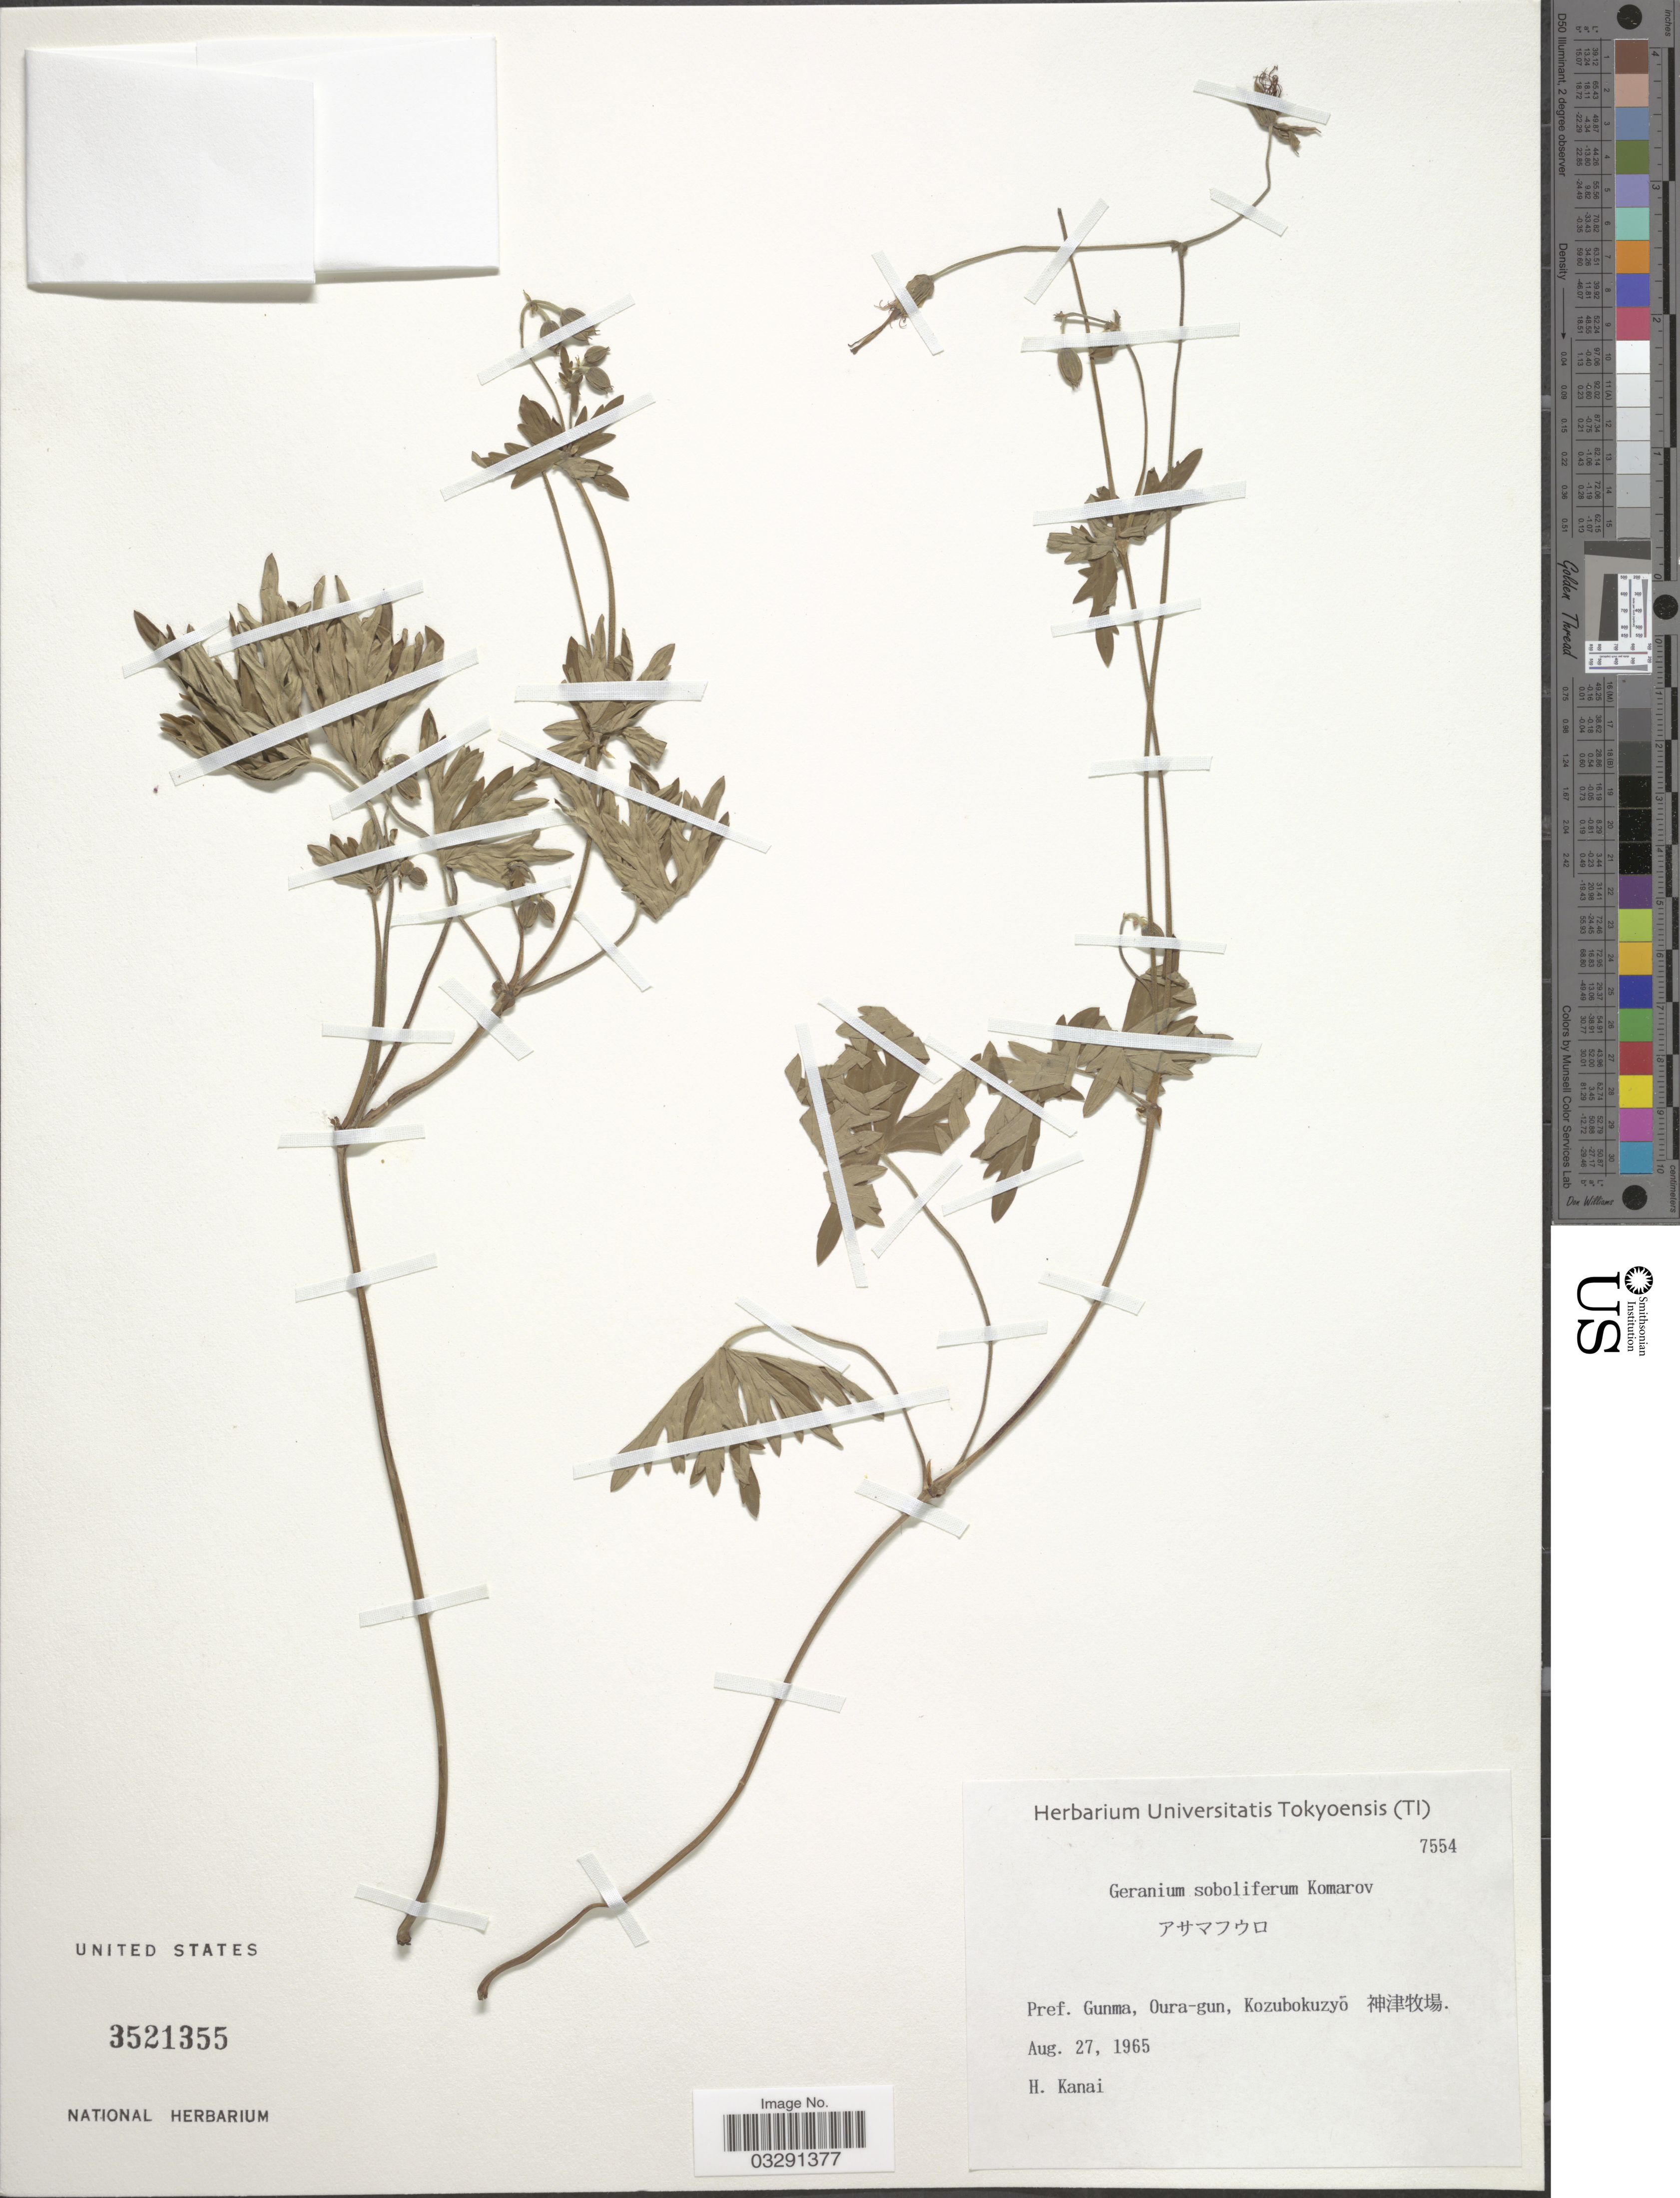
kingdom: Plantae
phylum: Tracheophyta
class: Magnoliopsida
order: Geraniales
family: Geraniaceae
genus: Geranium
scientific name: Geranium soboliferum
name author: Kom.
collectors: H. Kanai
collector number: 7554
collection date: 1965-08-27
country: Japan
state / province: Gunma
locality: Pref. Gunma, Oura-gun, Kozubokuzyo X.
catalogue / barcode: US 3521355